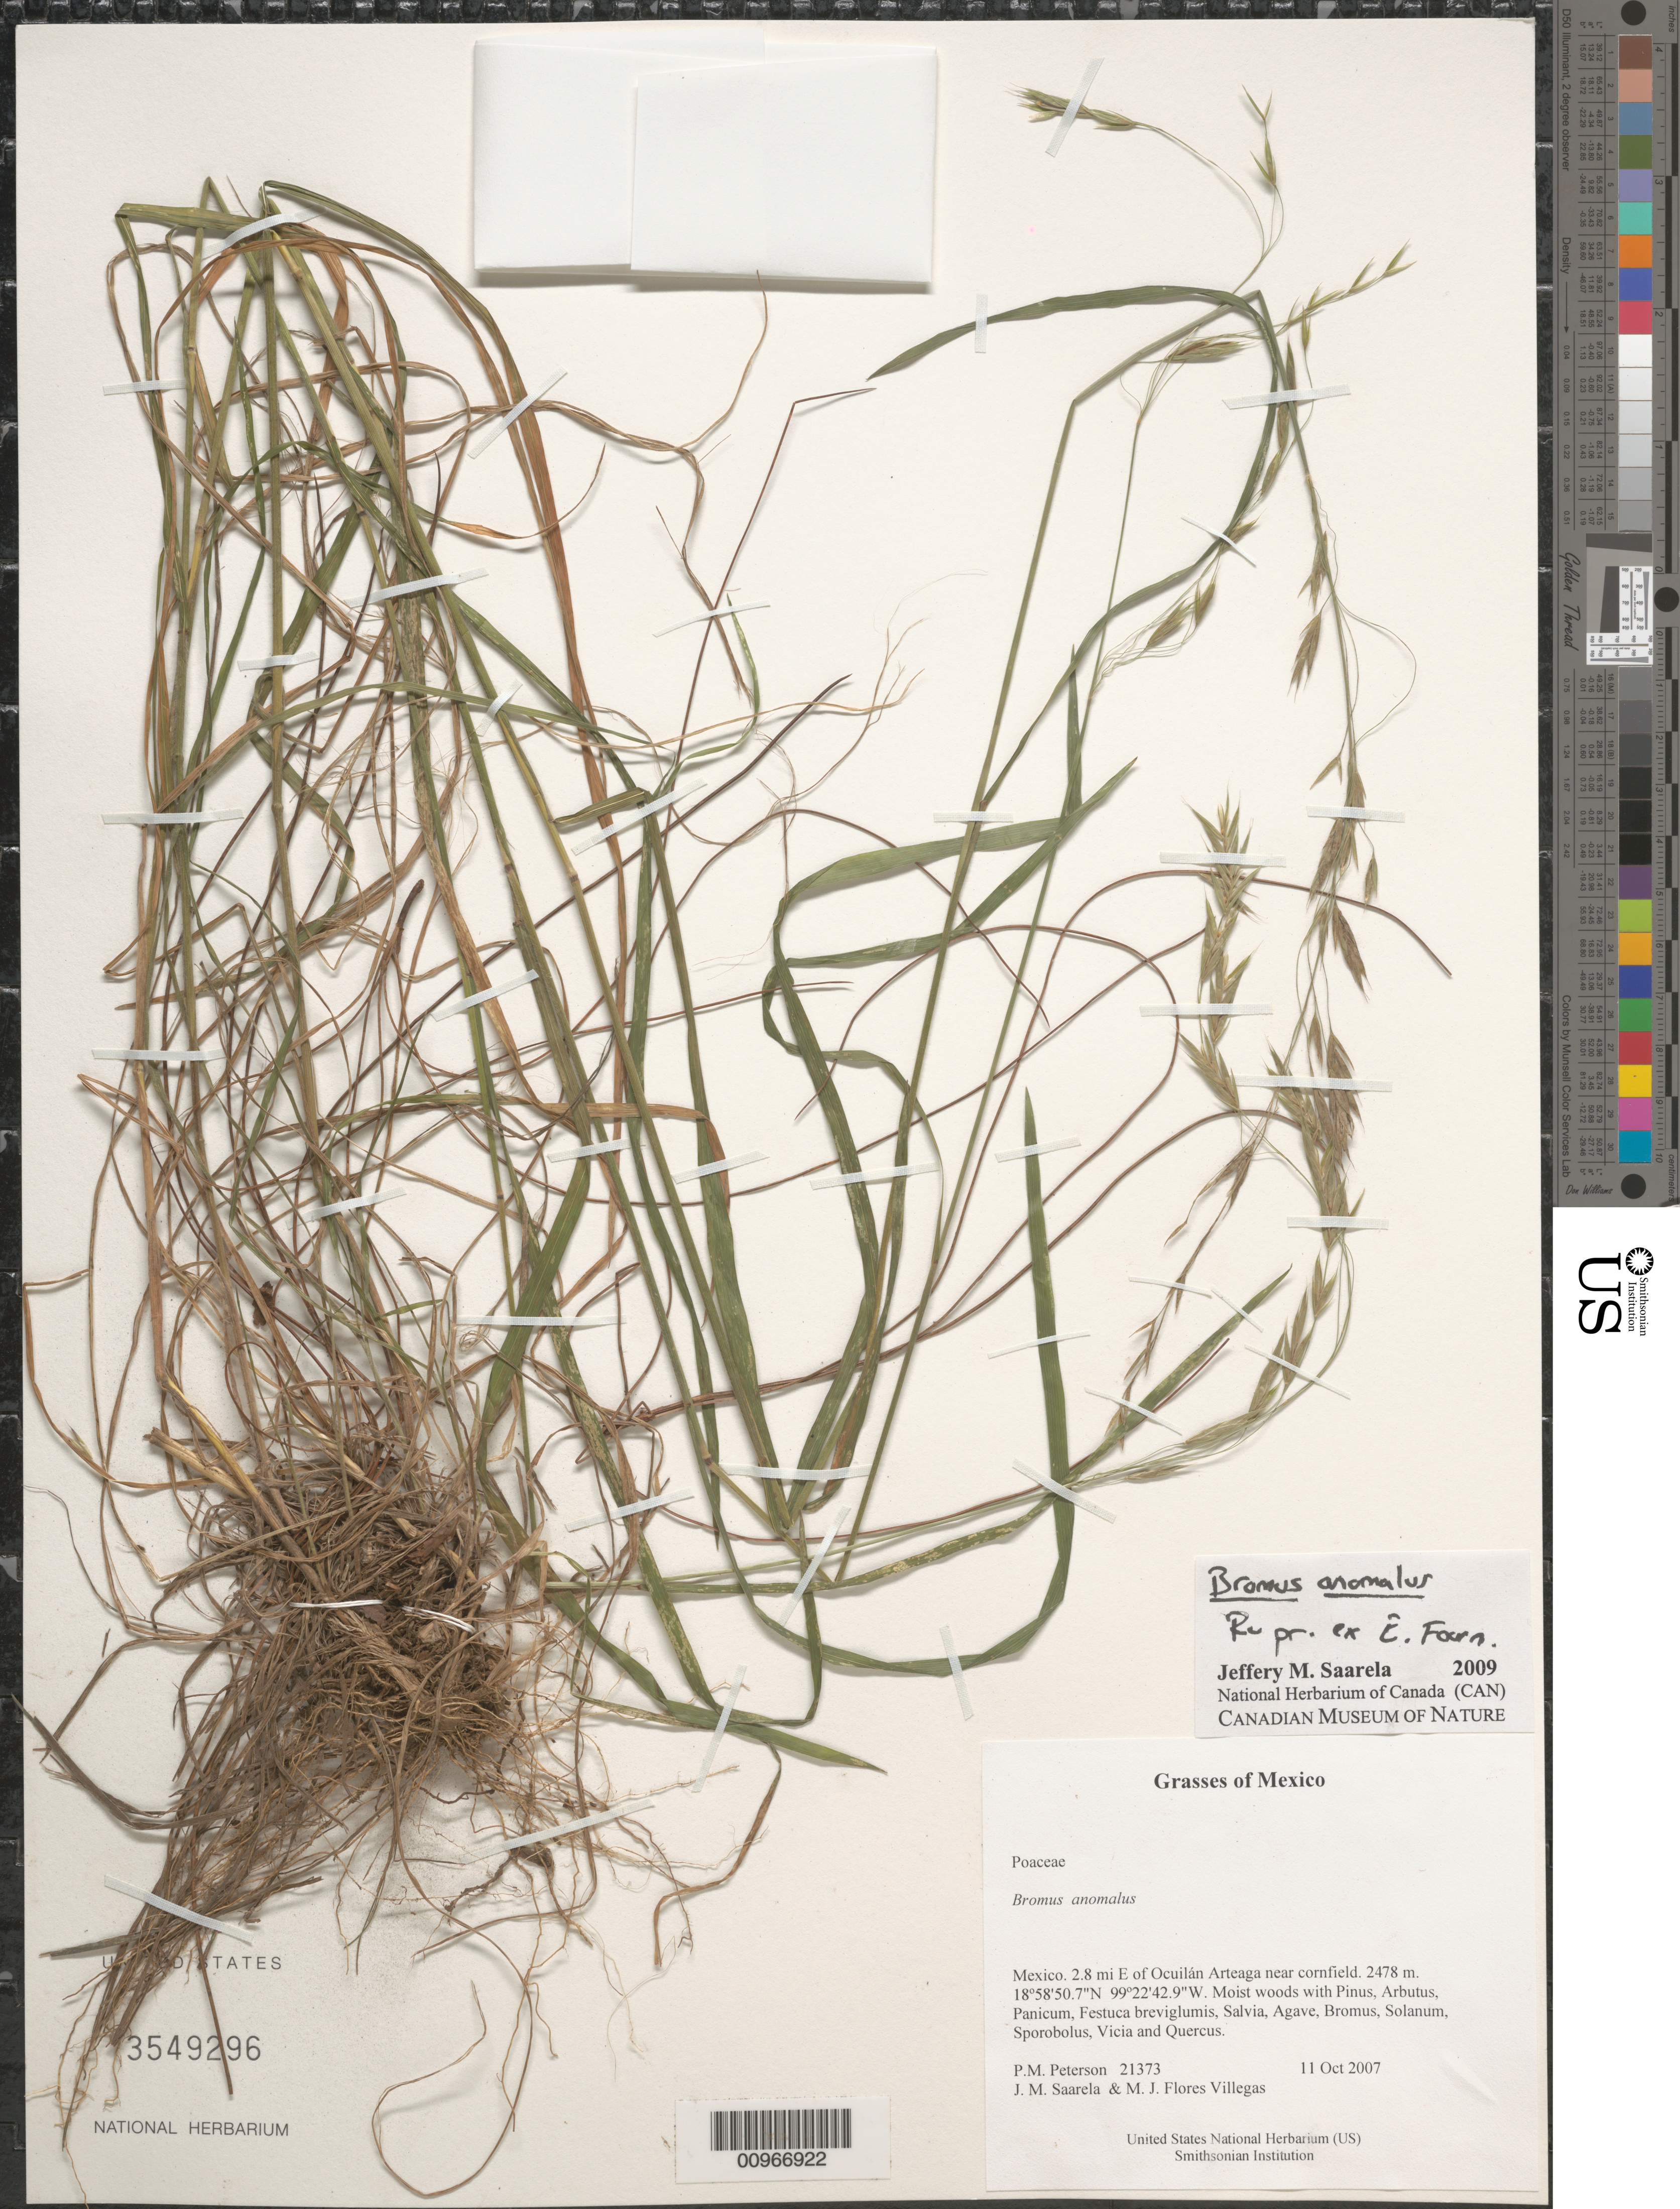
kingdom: Plantae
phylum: Tracheophyta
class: Liliopsida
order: Poales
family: Poaceae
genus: Bromus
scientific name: Bromus anomalus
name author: Rupr. ex E. Fourn.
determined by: Saarela, J. M., (CAN), Canadian Museum of Nature (CANADA)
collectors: P. M. Peterson, J. Saarela & M. Flores Villegas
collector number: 21373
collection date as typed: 11 Oct 2007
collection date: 2007-10-11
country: Mexico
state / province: México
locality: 2.8 mi E of Ocuilán Arteaga near cornfield.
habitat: Moist woods with Pinus, Arbutus, Panicum, Festuca breviglumis, Salvia, Agave, Bromus, Solanum, Sporobolus, Vicia and Quercus.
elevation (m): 2478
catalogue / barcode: US 3549296